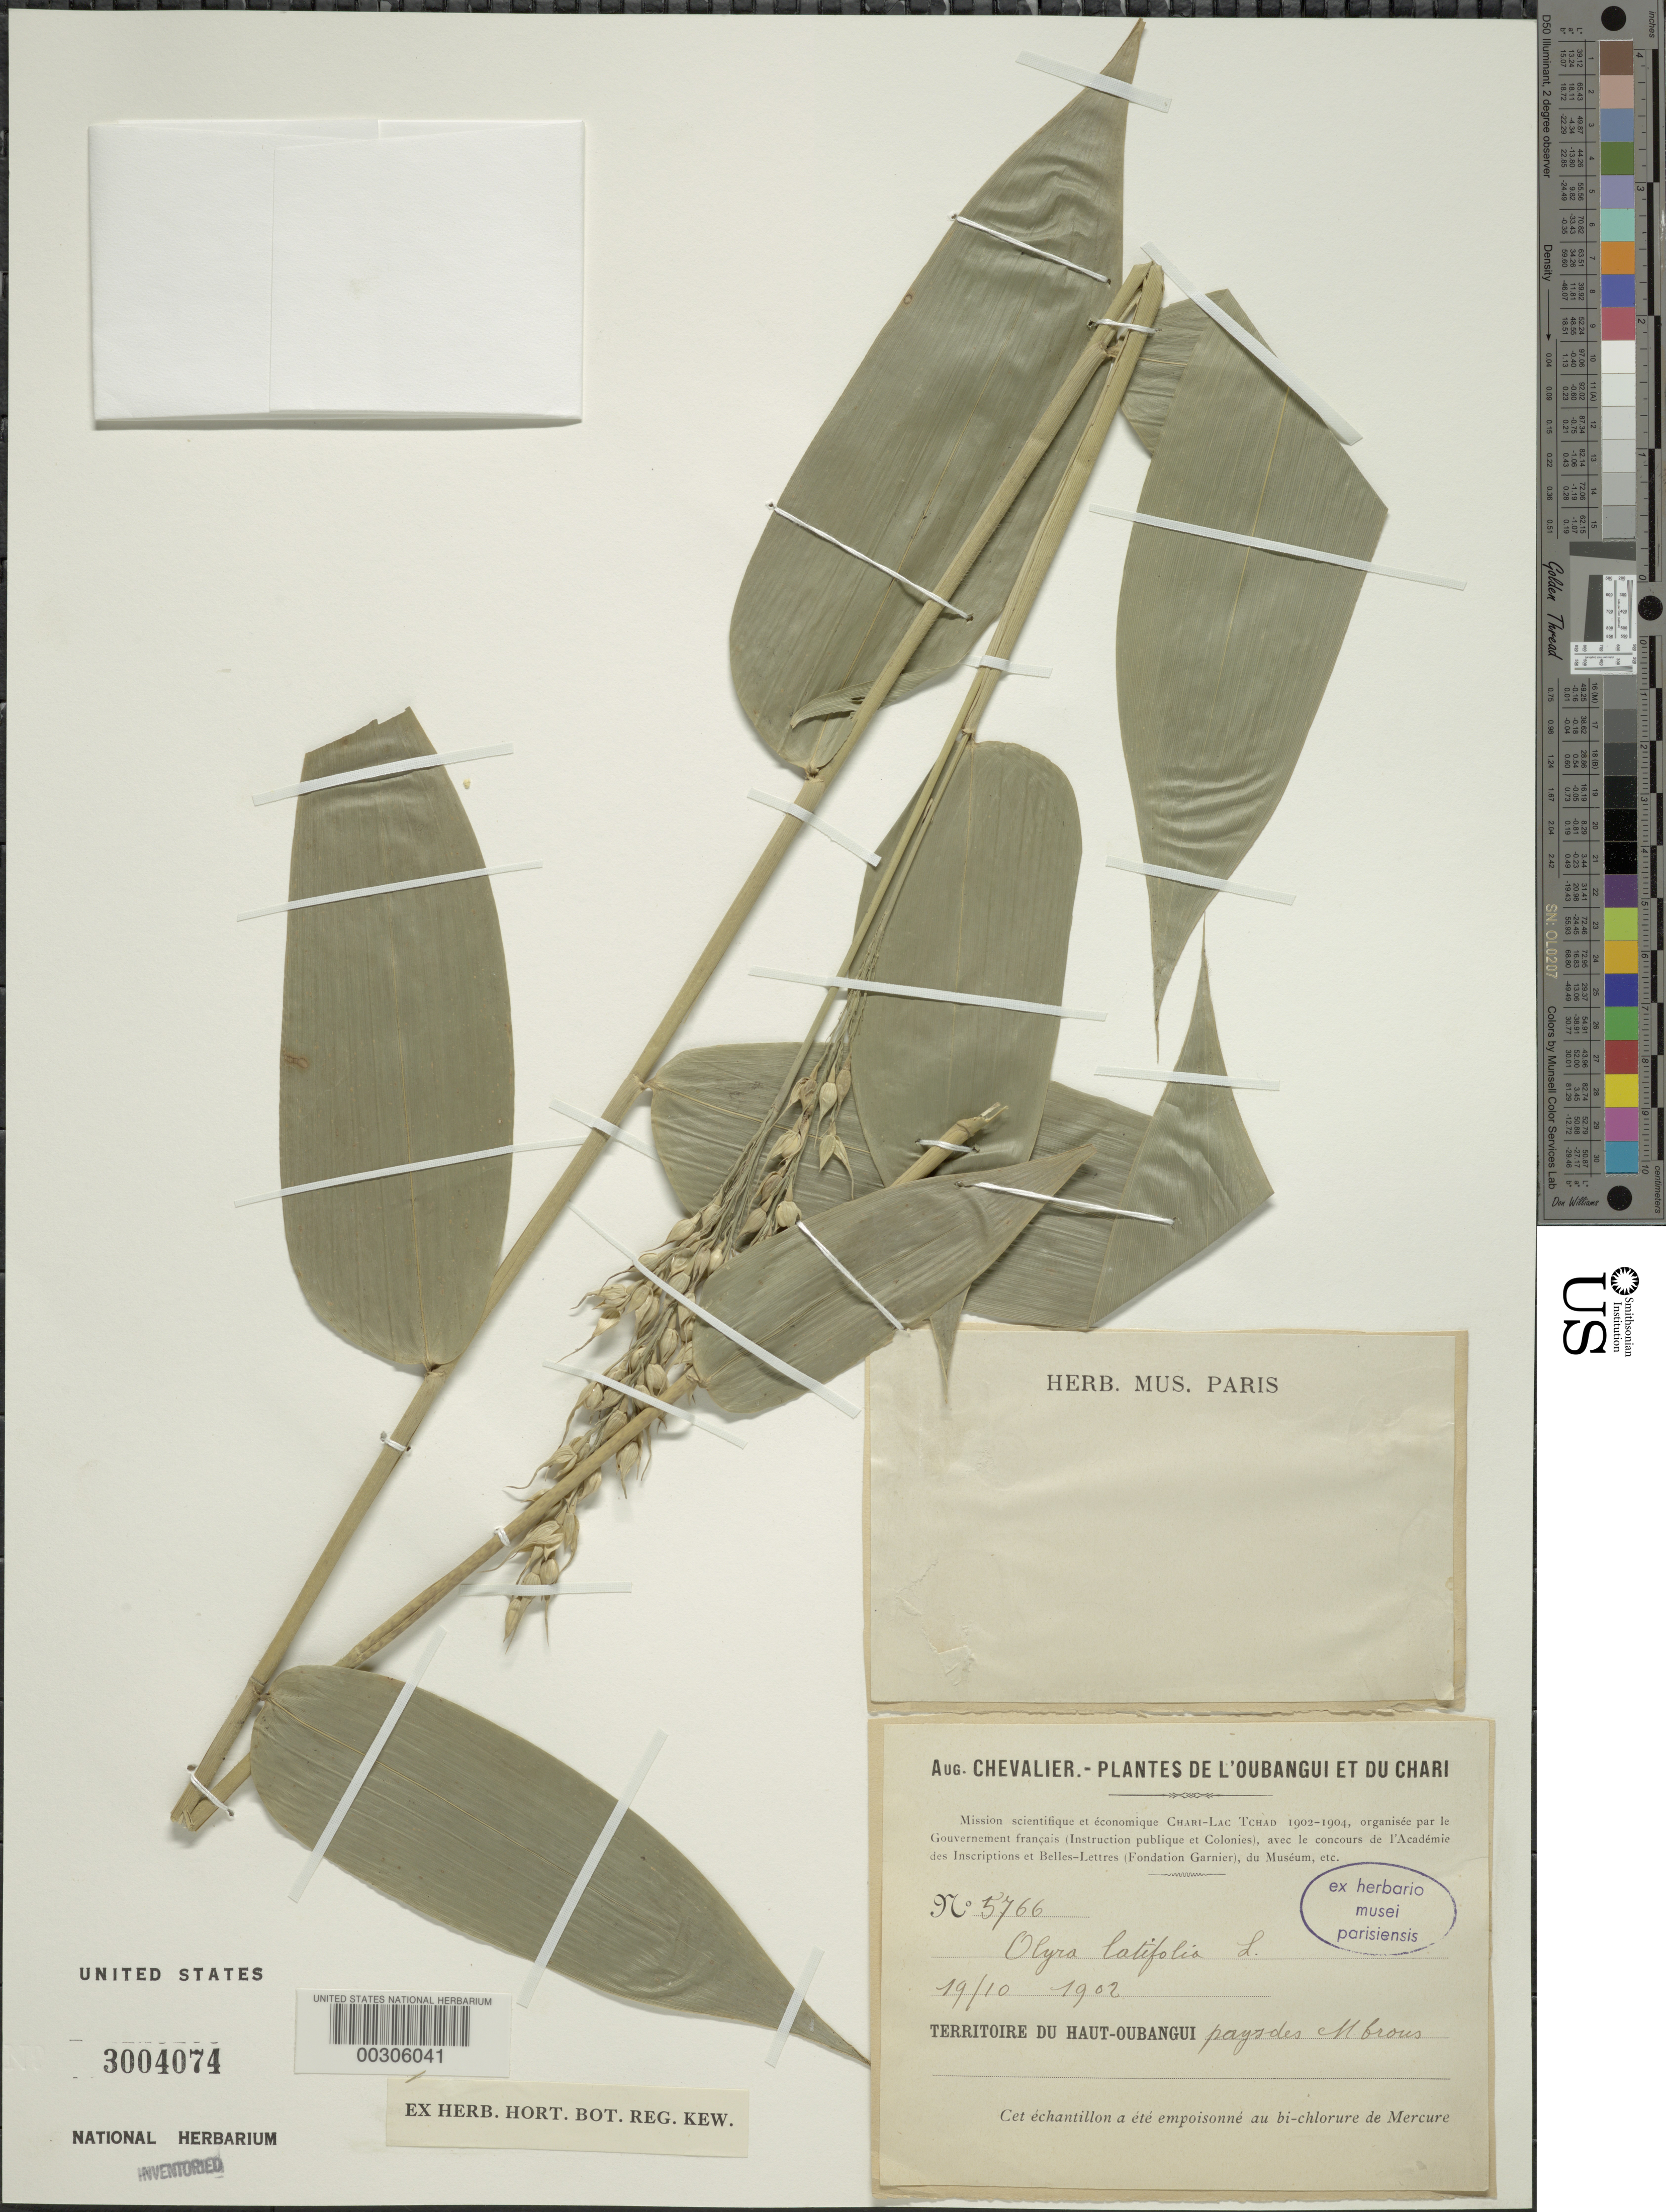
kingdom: Plantae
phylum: Tracheophyta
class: Liliopsida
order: Poales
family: Poaceae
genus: Olyra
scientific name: Olyra latifolia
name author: L.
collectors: A. J. Chevalier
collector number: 5766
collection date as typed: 19 Oct 1902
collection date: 1902-10-19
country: Nigeria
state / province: Kaduna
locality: Chari river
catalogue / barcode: US 3004074